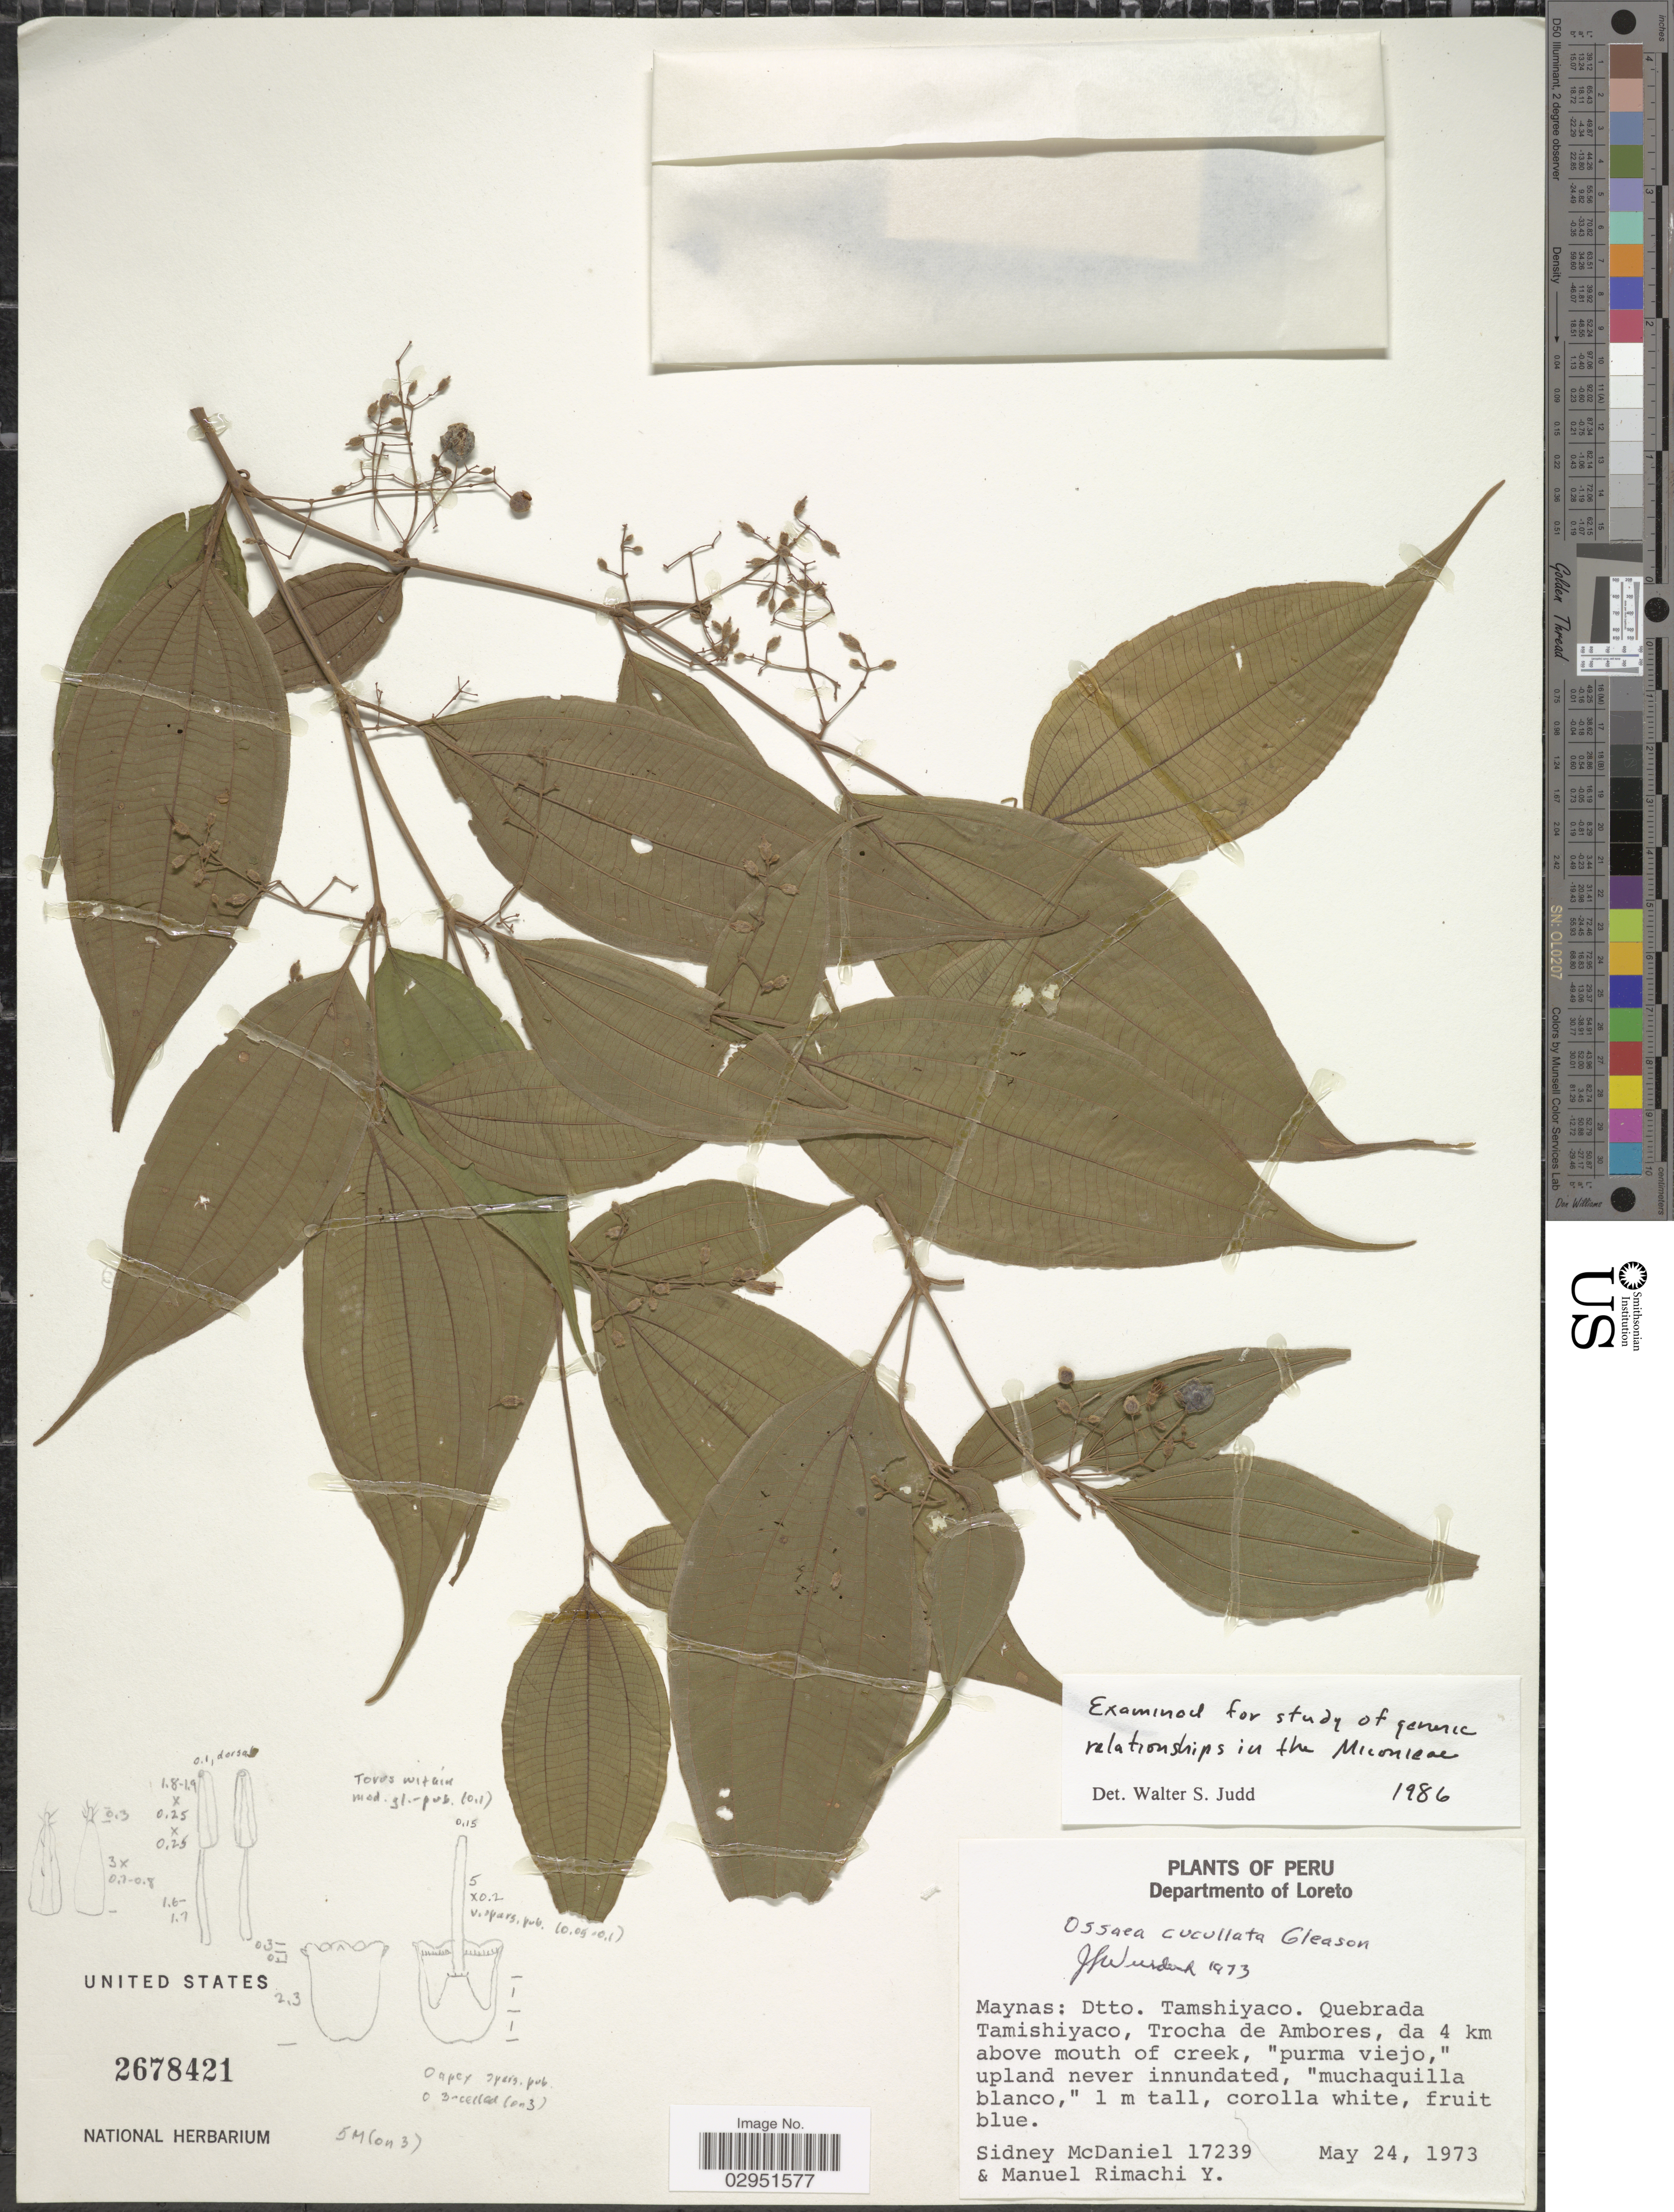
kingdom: Plantae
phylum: Tracheophyta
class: Magnoliopsida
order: Myrtales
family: Melastomataceae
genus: Ossaea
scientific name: Ossaea cucullata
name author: Gleason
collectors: S. McDaniel & M. Rimachi Y.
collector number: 17239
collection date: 1973-05-24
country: Peru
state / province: Loreto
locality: Departmento of Loreto. Maynas: Dtto. Tamshiyaco. Quebrada Tamishiyaco, Trocha de Ambores, da 4 km above mouth of creek.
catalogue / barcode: US 2678421